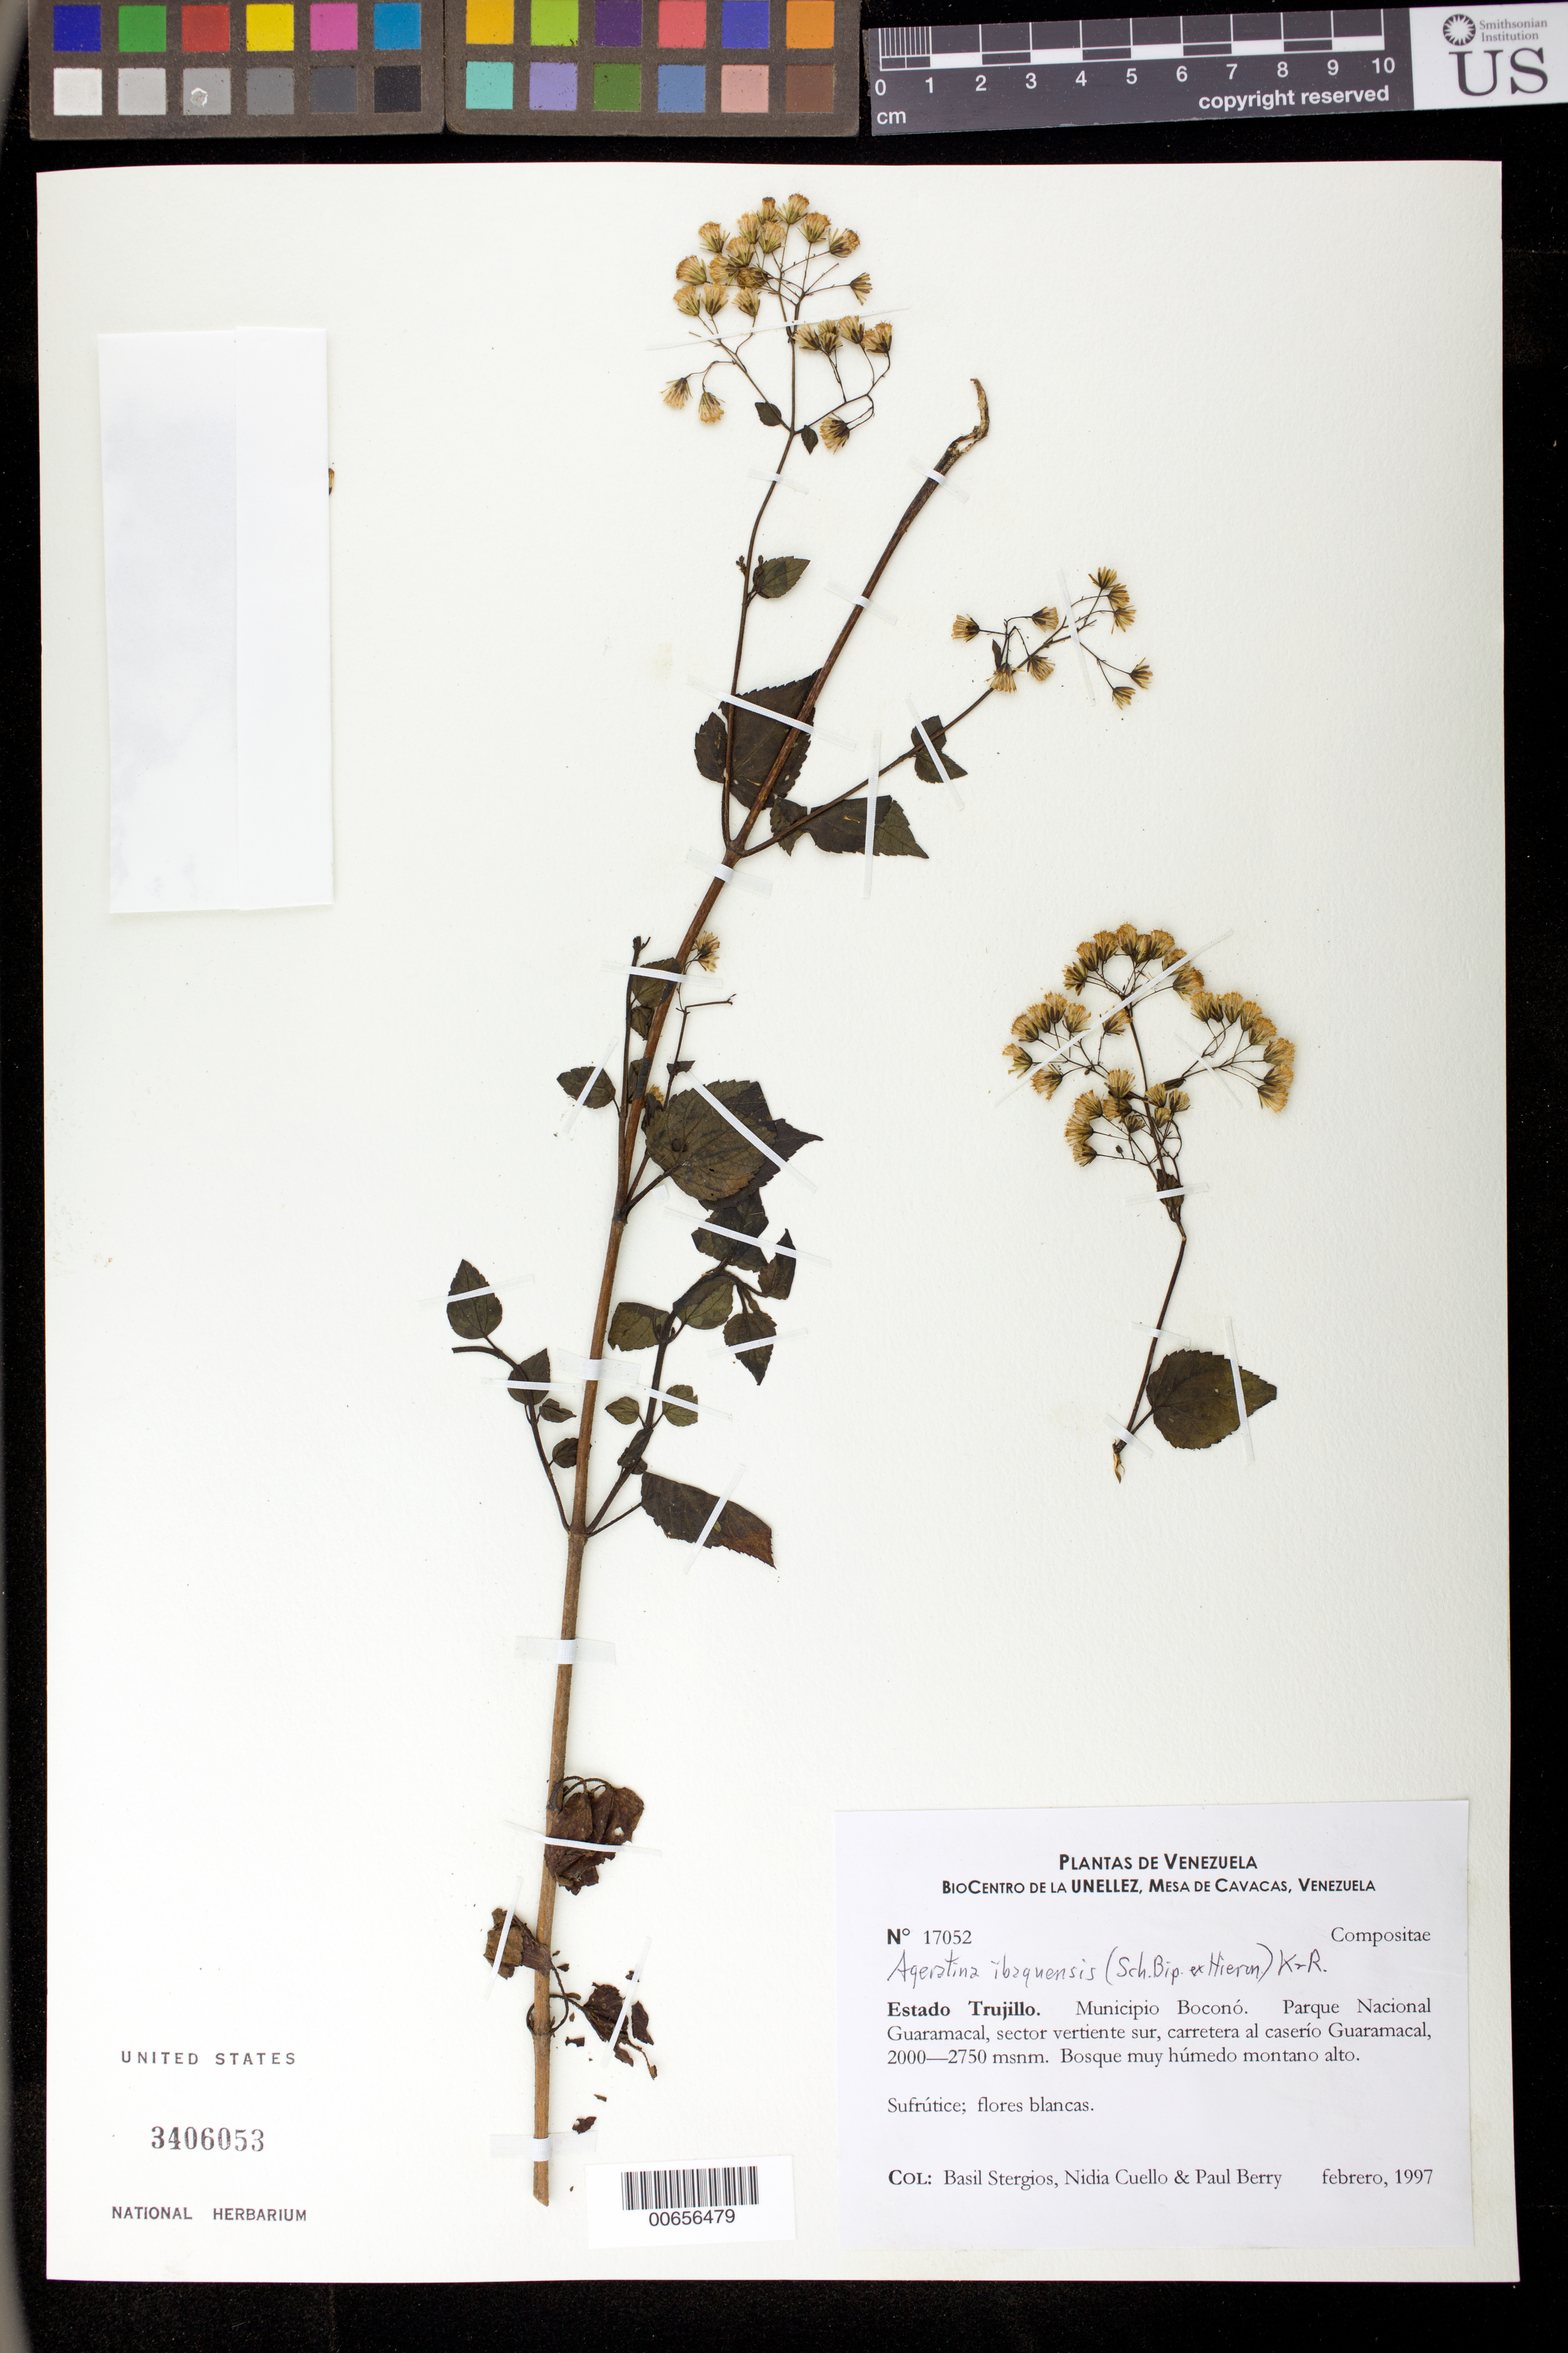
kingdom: Plantae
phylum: Tracheophyta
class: Magnoliopsida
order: Asterales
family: Asteraceae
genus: Ageratina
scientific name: Ageratina ibaguensis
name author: (Sch. Bip. ex Hieron.) R.M. King & H. Rob.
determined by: Robinson, Harold E., (US)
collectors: B. G. Stergios, N. L. Cuello & P. Berry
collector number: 17052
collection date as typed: Feb 1997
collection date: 1997-02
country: Venezuela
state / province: Trujillo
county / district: Boconó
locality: Parque Nacional Guaramacal. Sector vertiente S. Carretera al caserío Guaramacal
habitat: Bosque muy húmedo montano alto.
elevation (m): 2000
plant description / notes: MY, PORT, US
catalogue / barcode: US 3406053